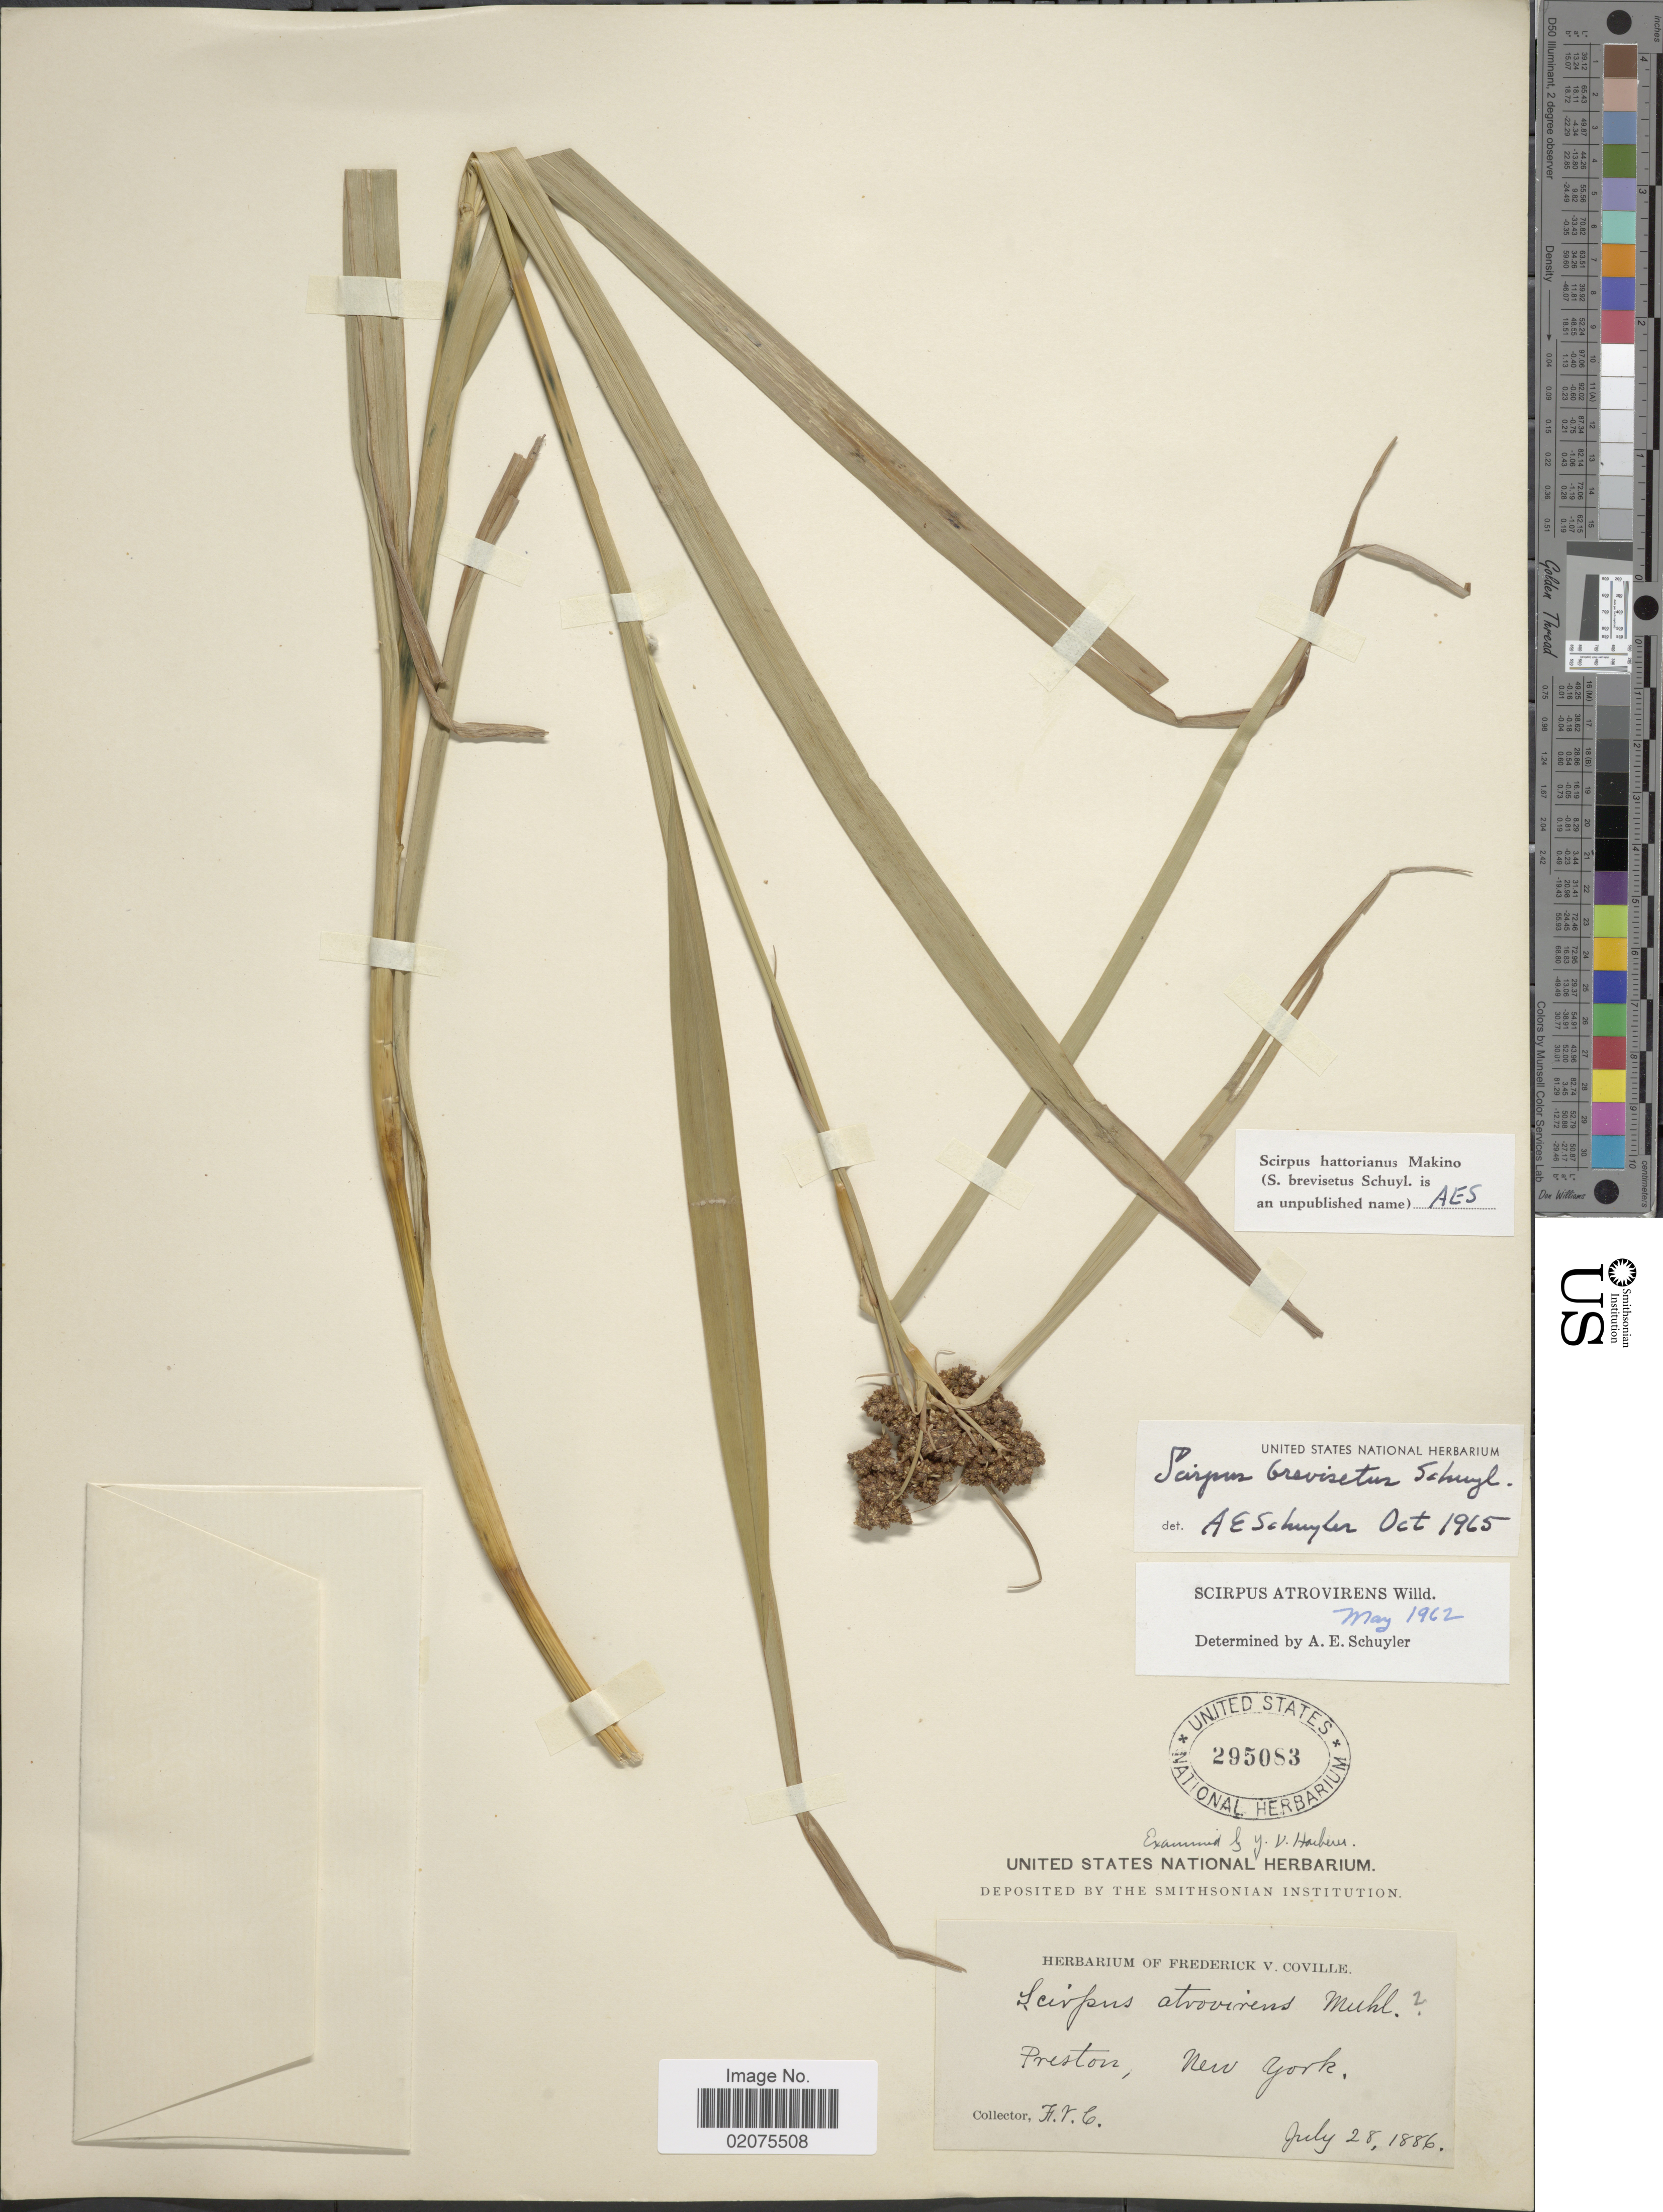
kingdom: Plantae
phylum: Tracheophyta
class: Liliopsida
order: Poales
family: Cyperaceae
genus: Scirpus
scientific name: Scirpus hattorianus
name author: Makino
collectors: F. V. Coville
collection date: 1886-07-28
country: United States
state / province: New York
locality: Preston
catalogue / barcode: US 295083